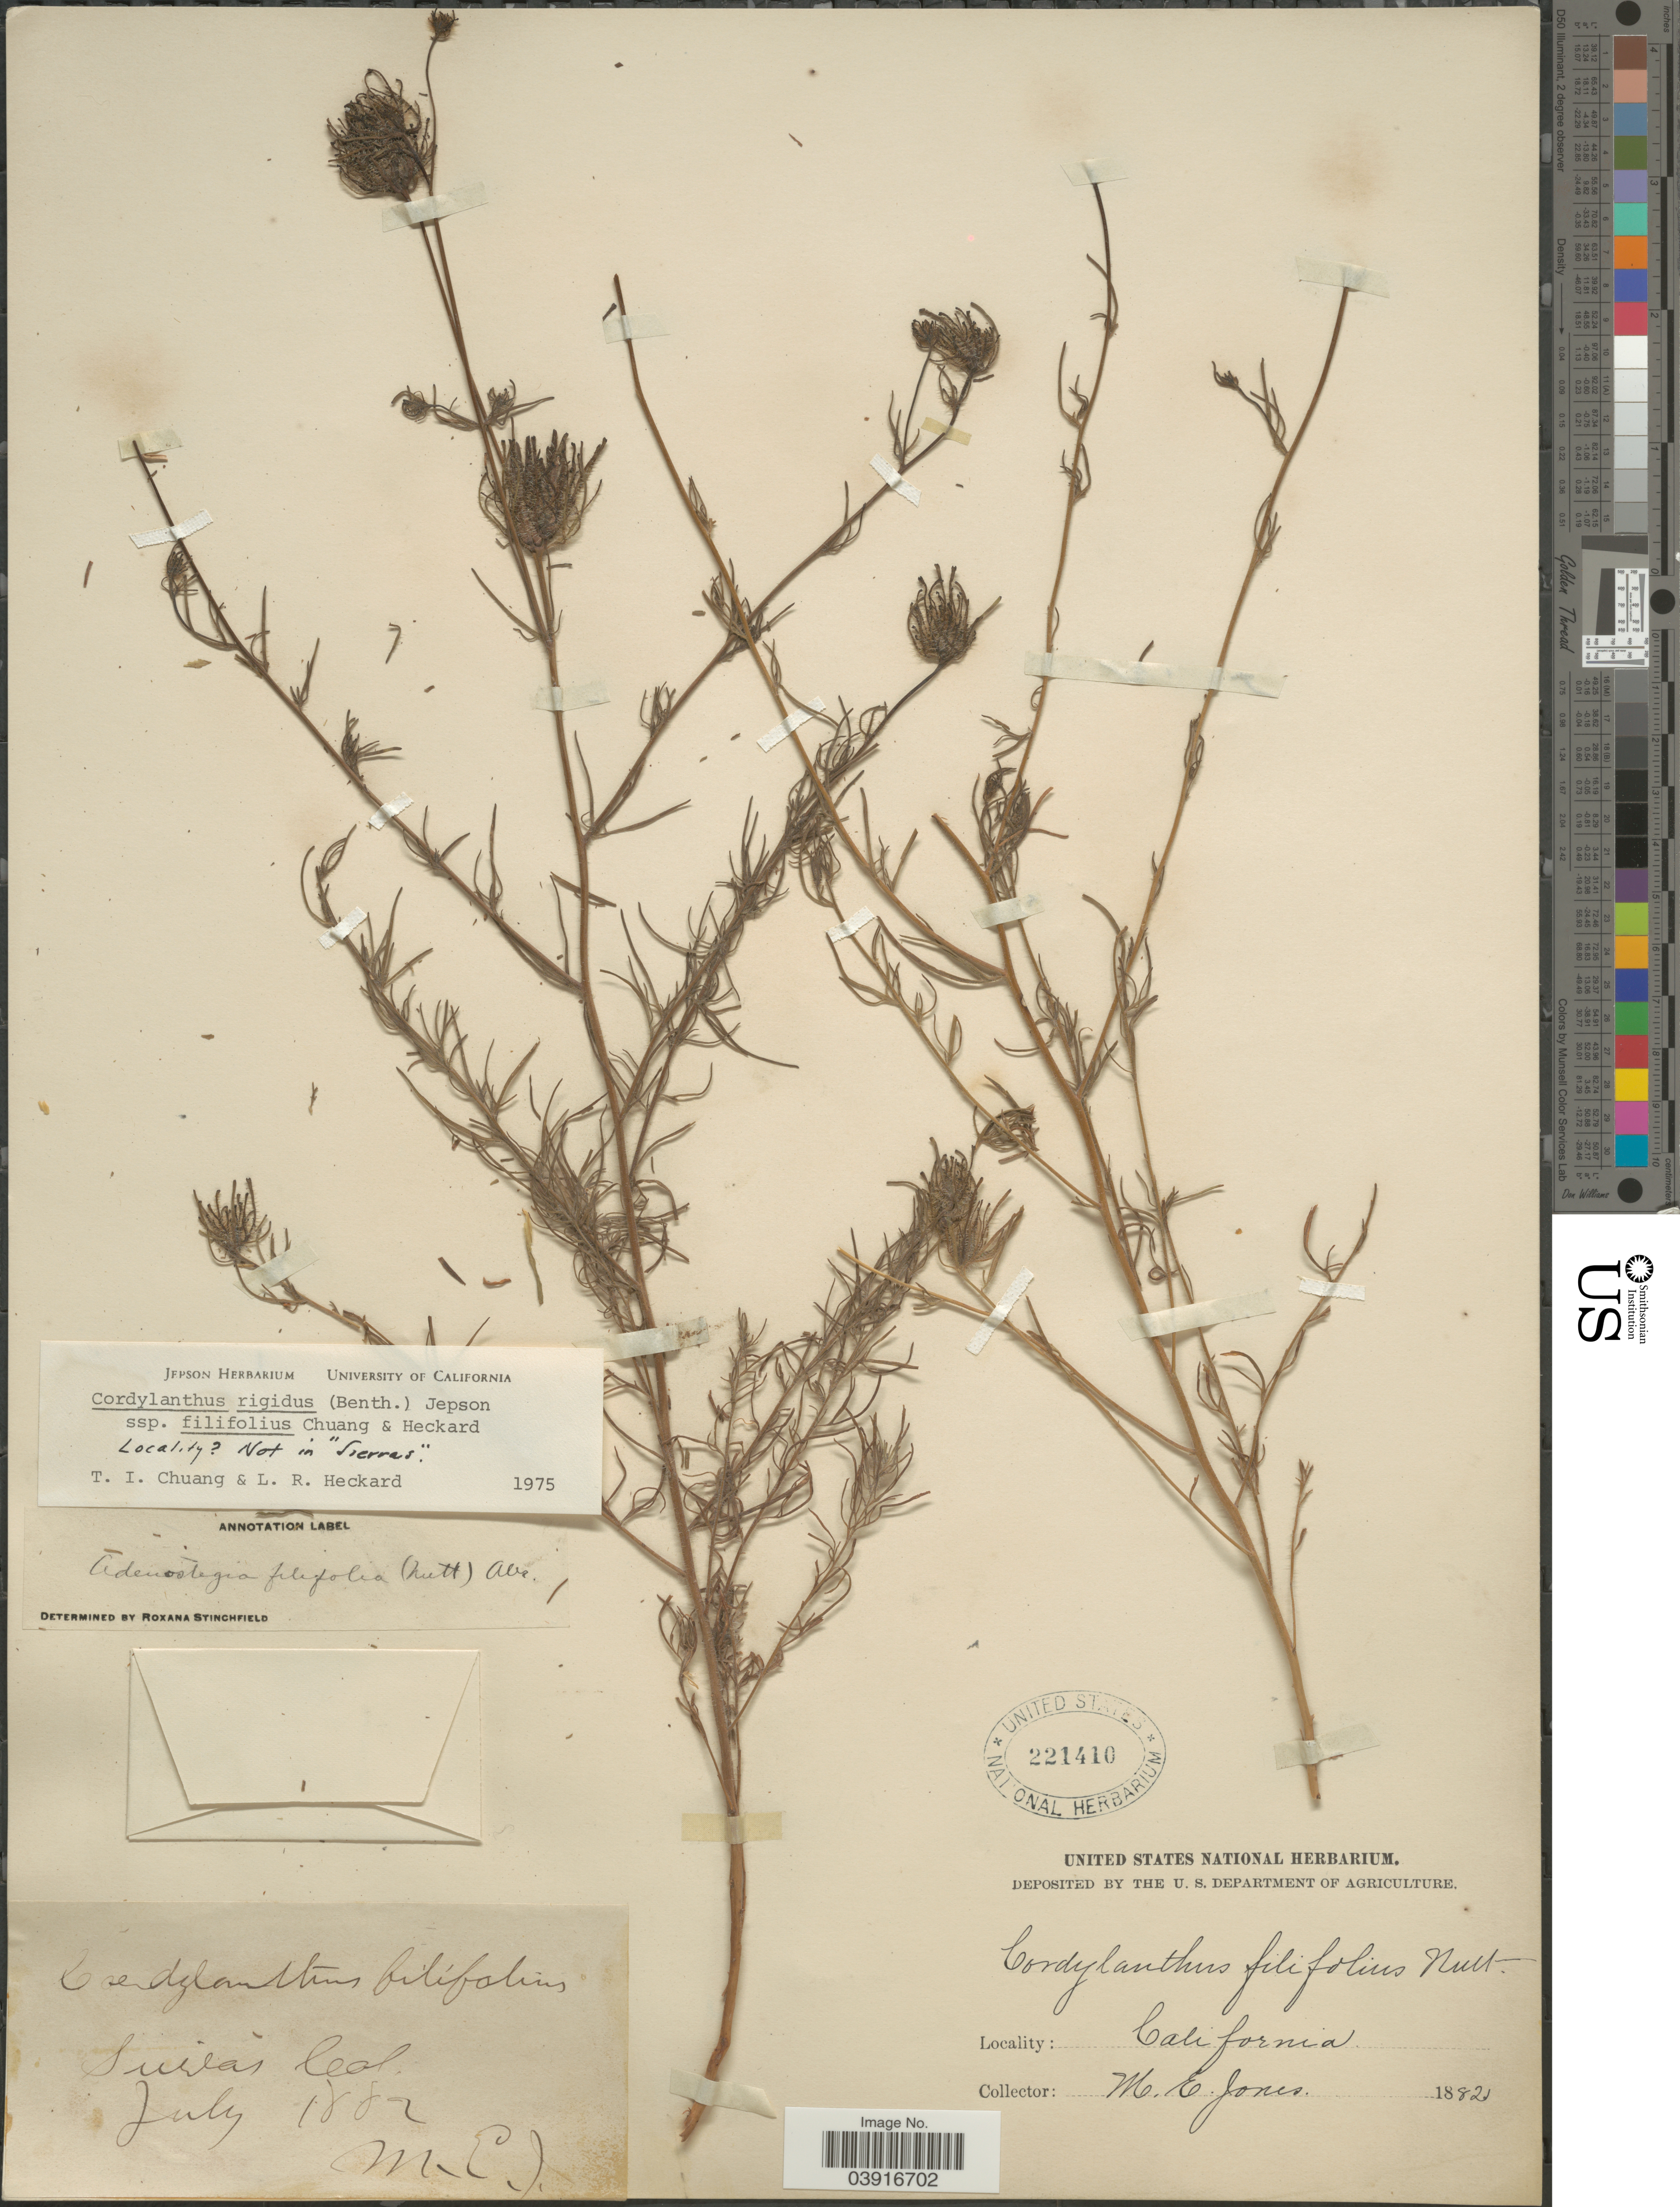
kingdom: Plantae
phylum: Tracheophyta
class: Magnoliopsida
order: Lamiales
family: Orobanchaceae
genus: Cordylanthus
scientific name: Cordylanthus rigidus subsp. filifolius T.I. Chuang & Heckard, ined.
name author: T.I. Chuang & Heckard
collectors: M. E. Jones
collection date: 1882-07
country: United States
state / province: California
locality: Suelas [interpreted].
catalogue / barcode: US 221410